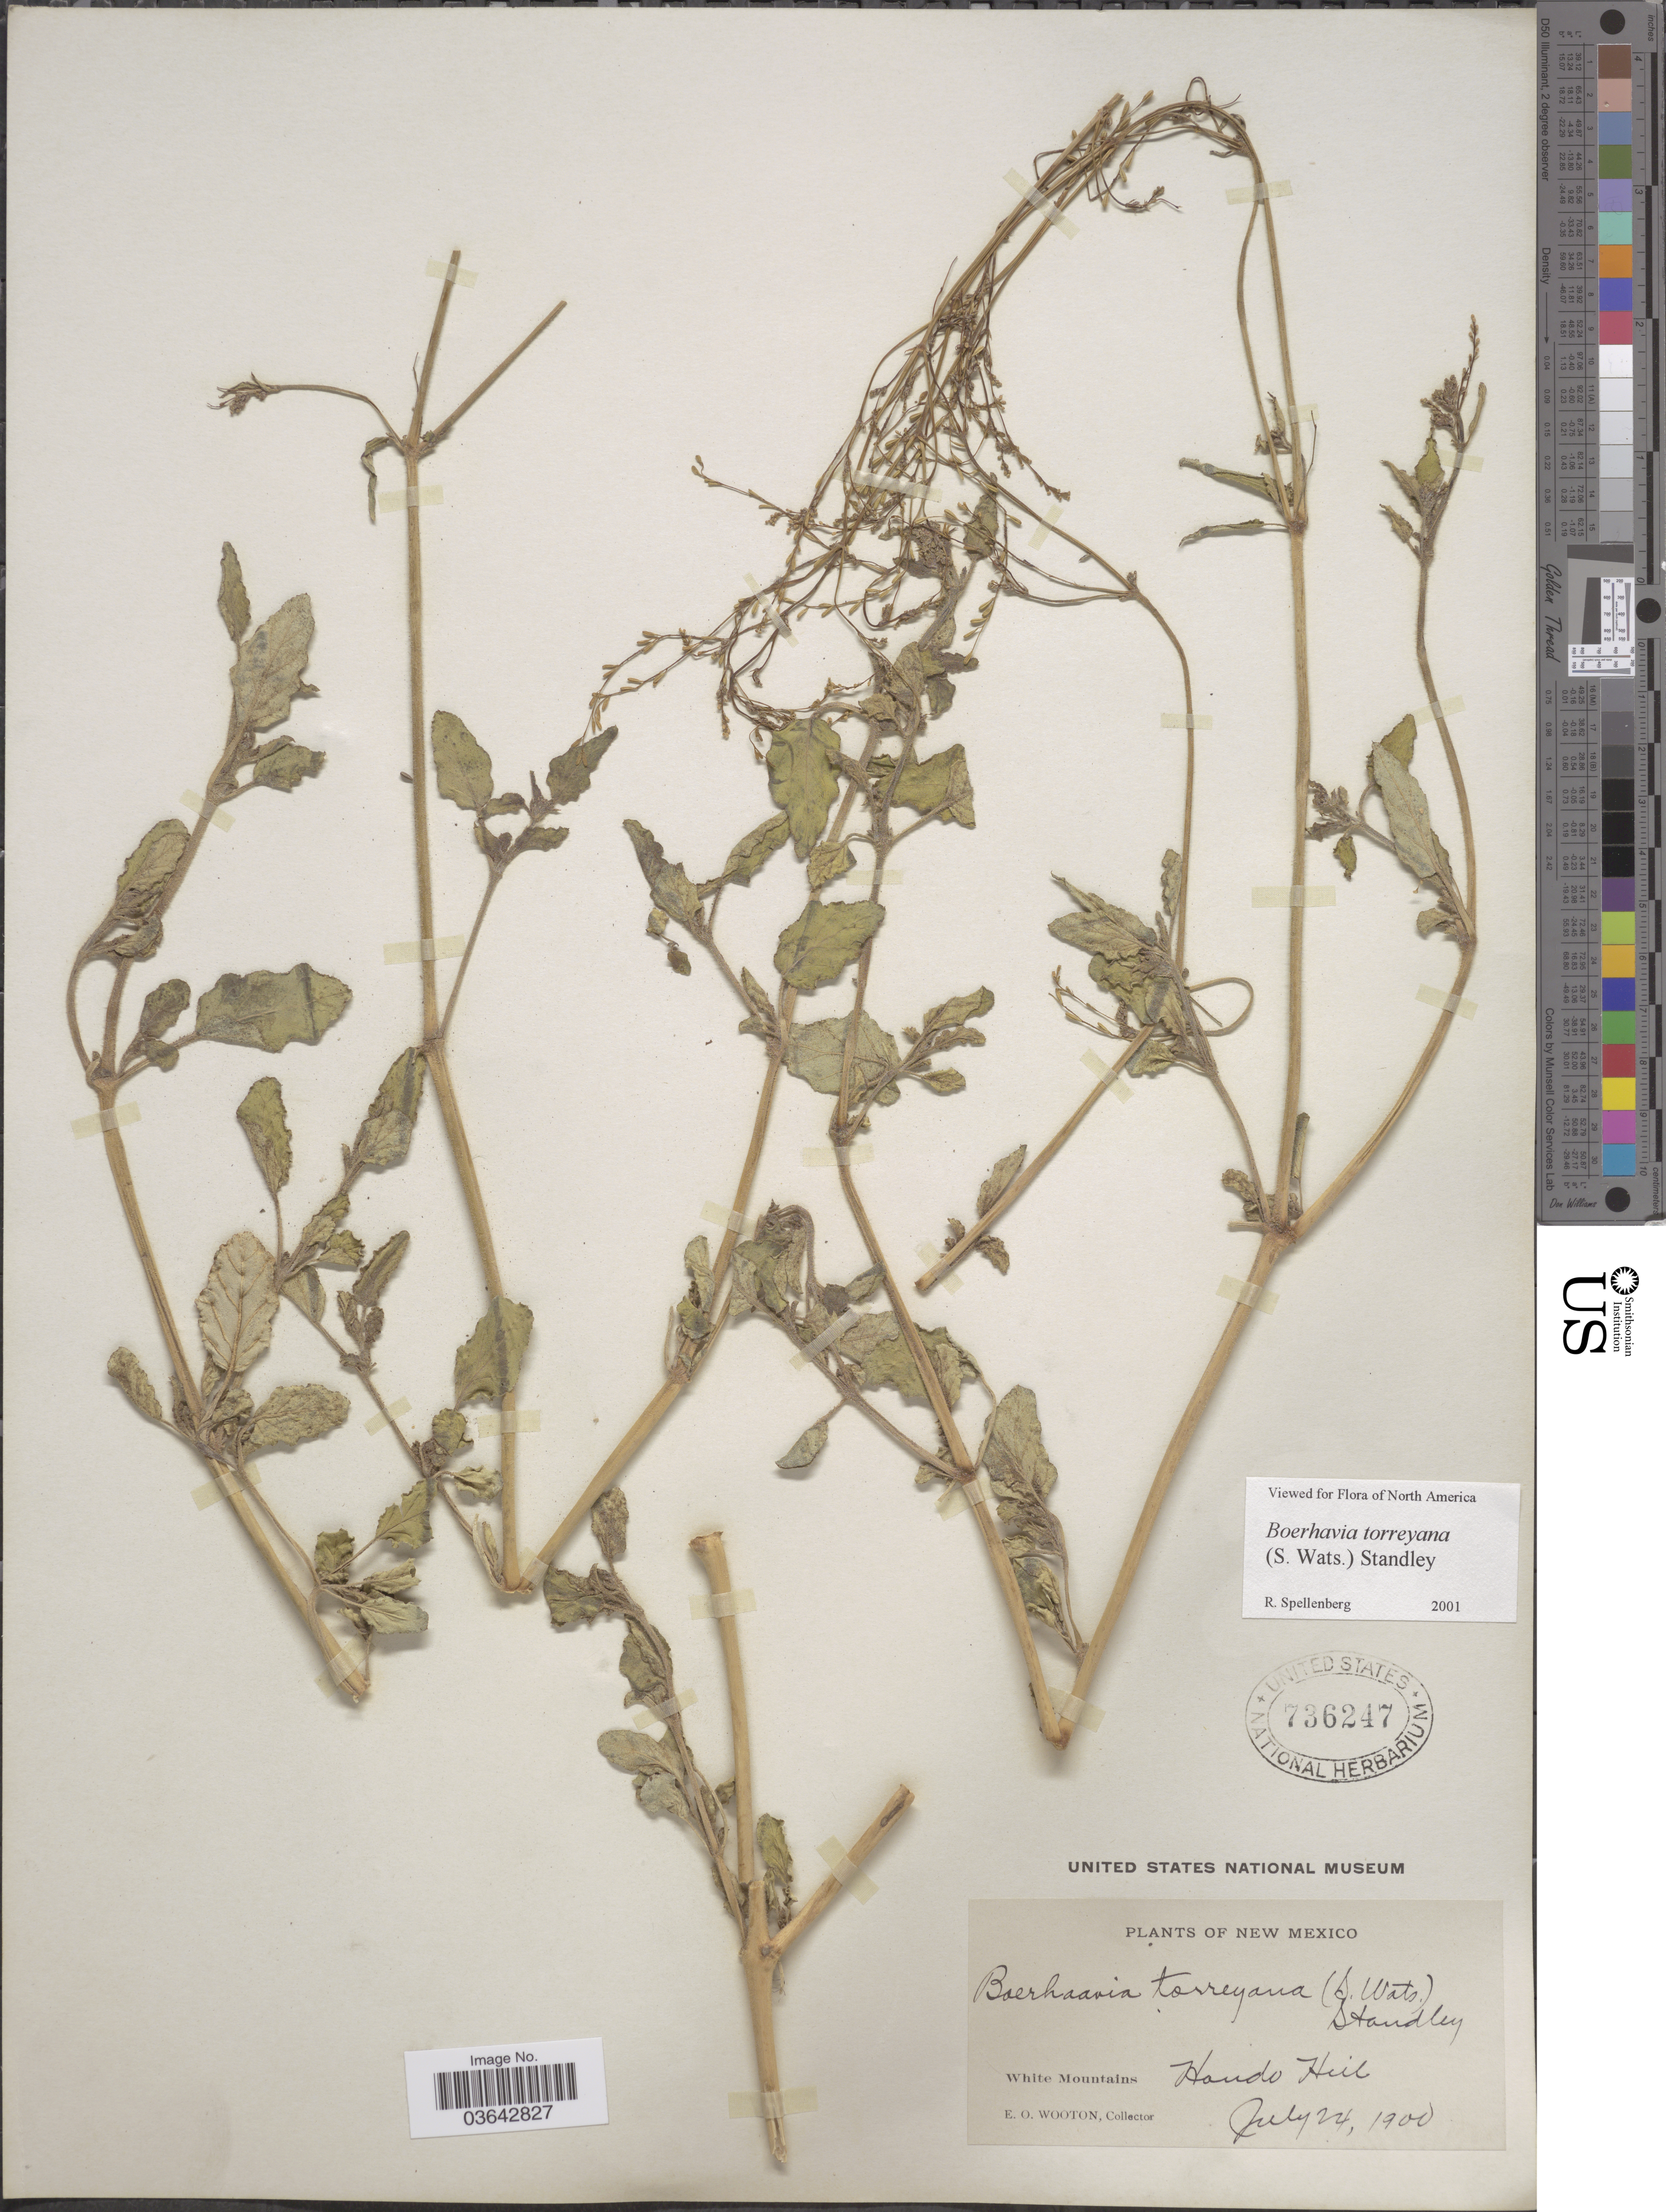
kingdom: Plantae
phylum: Tracheophyta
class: Magnoliopsida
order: Caryophyllales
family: Nyctaginaceae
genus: Boerhavia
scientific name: Boerhavia torreyana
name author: (S. Watson) Standl.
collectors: E. O. Wooton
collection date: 1900-07-24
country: United States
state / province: New Mexico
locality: White Mountains. Hando Hill.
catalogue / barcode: US 736247